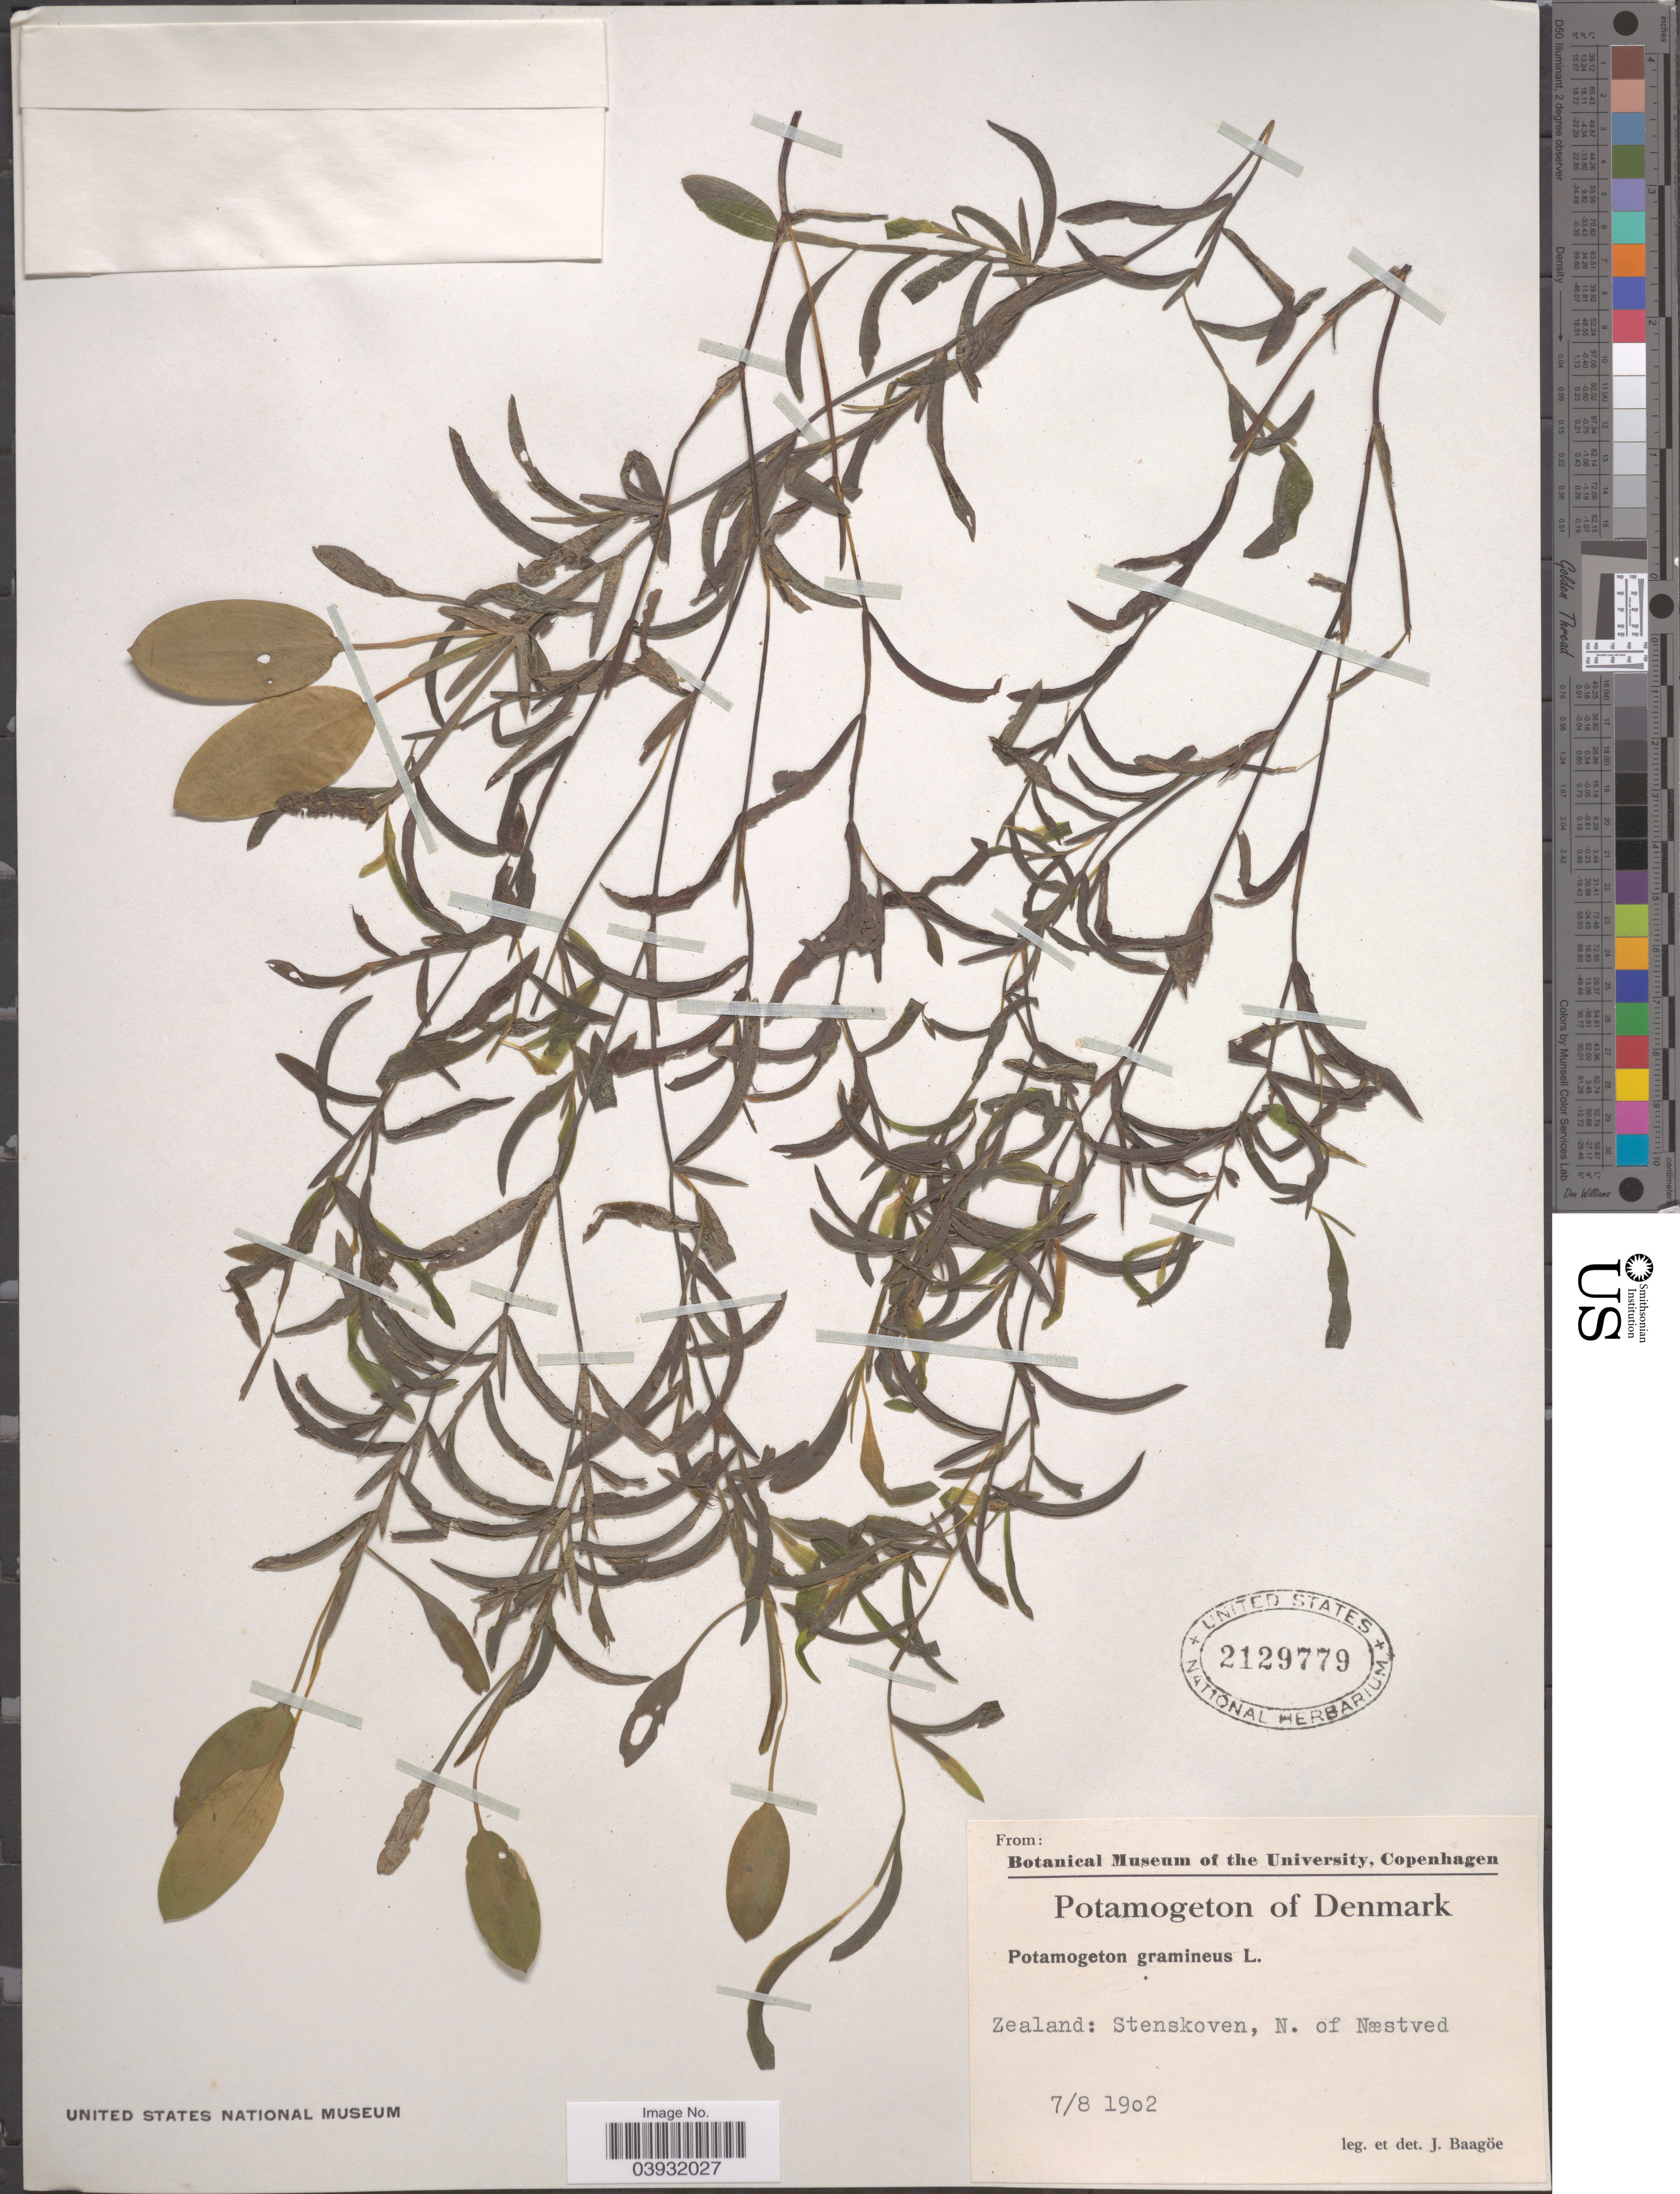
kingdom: Plantae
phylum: Tracheophyta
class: Liliopsida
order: Alismatales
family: Potamogetonaceae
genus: Potamogeton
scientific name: Potamogeton gramineus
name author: L.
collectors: J. Baagoe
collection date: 1902-08-07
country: Denmark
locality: Zealand:Stenskoven, N. of Næstved.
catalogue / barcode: US 2129779